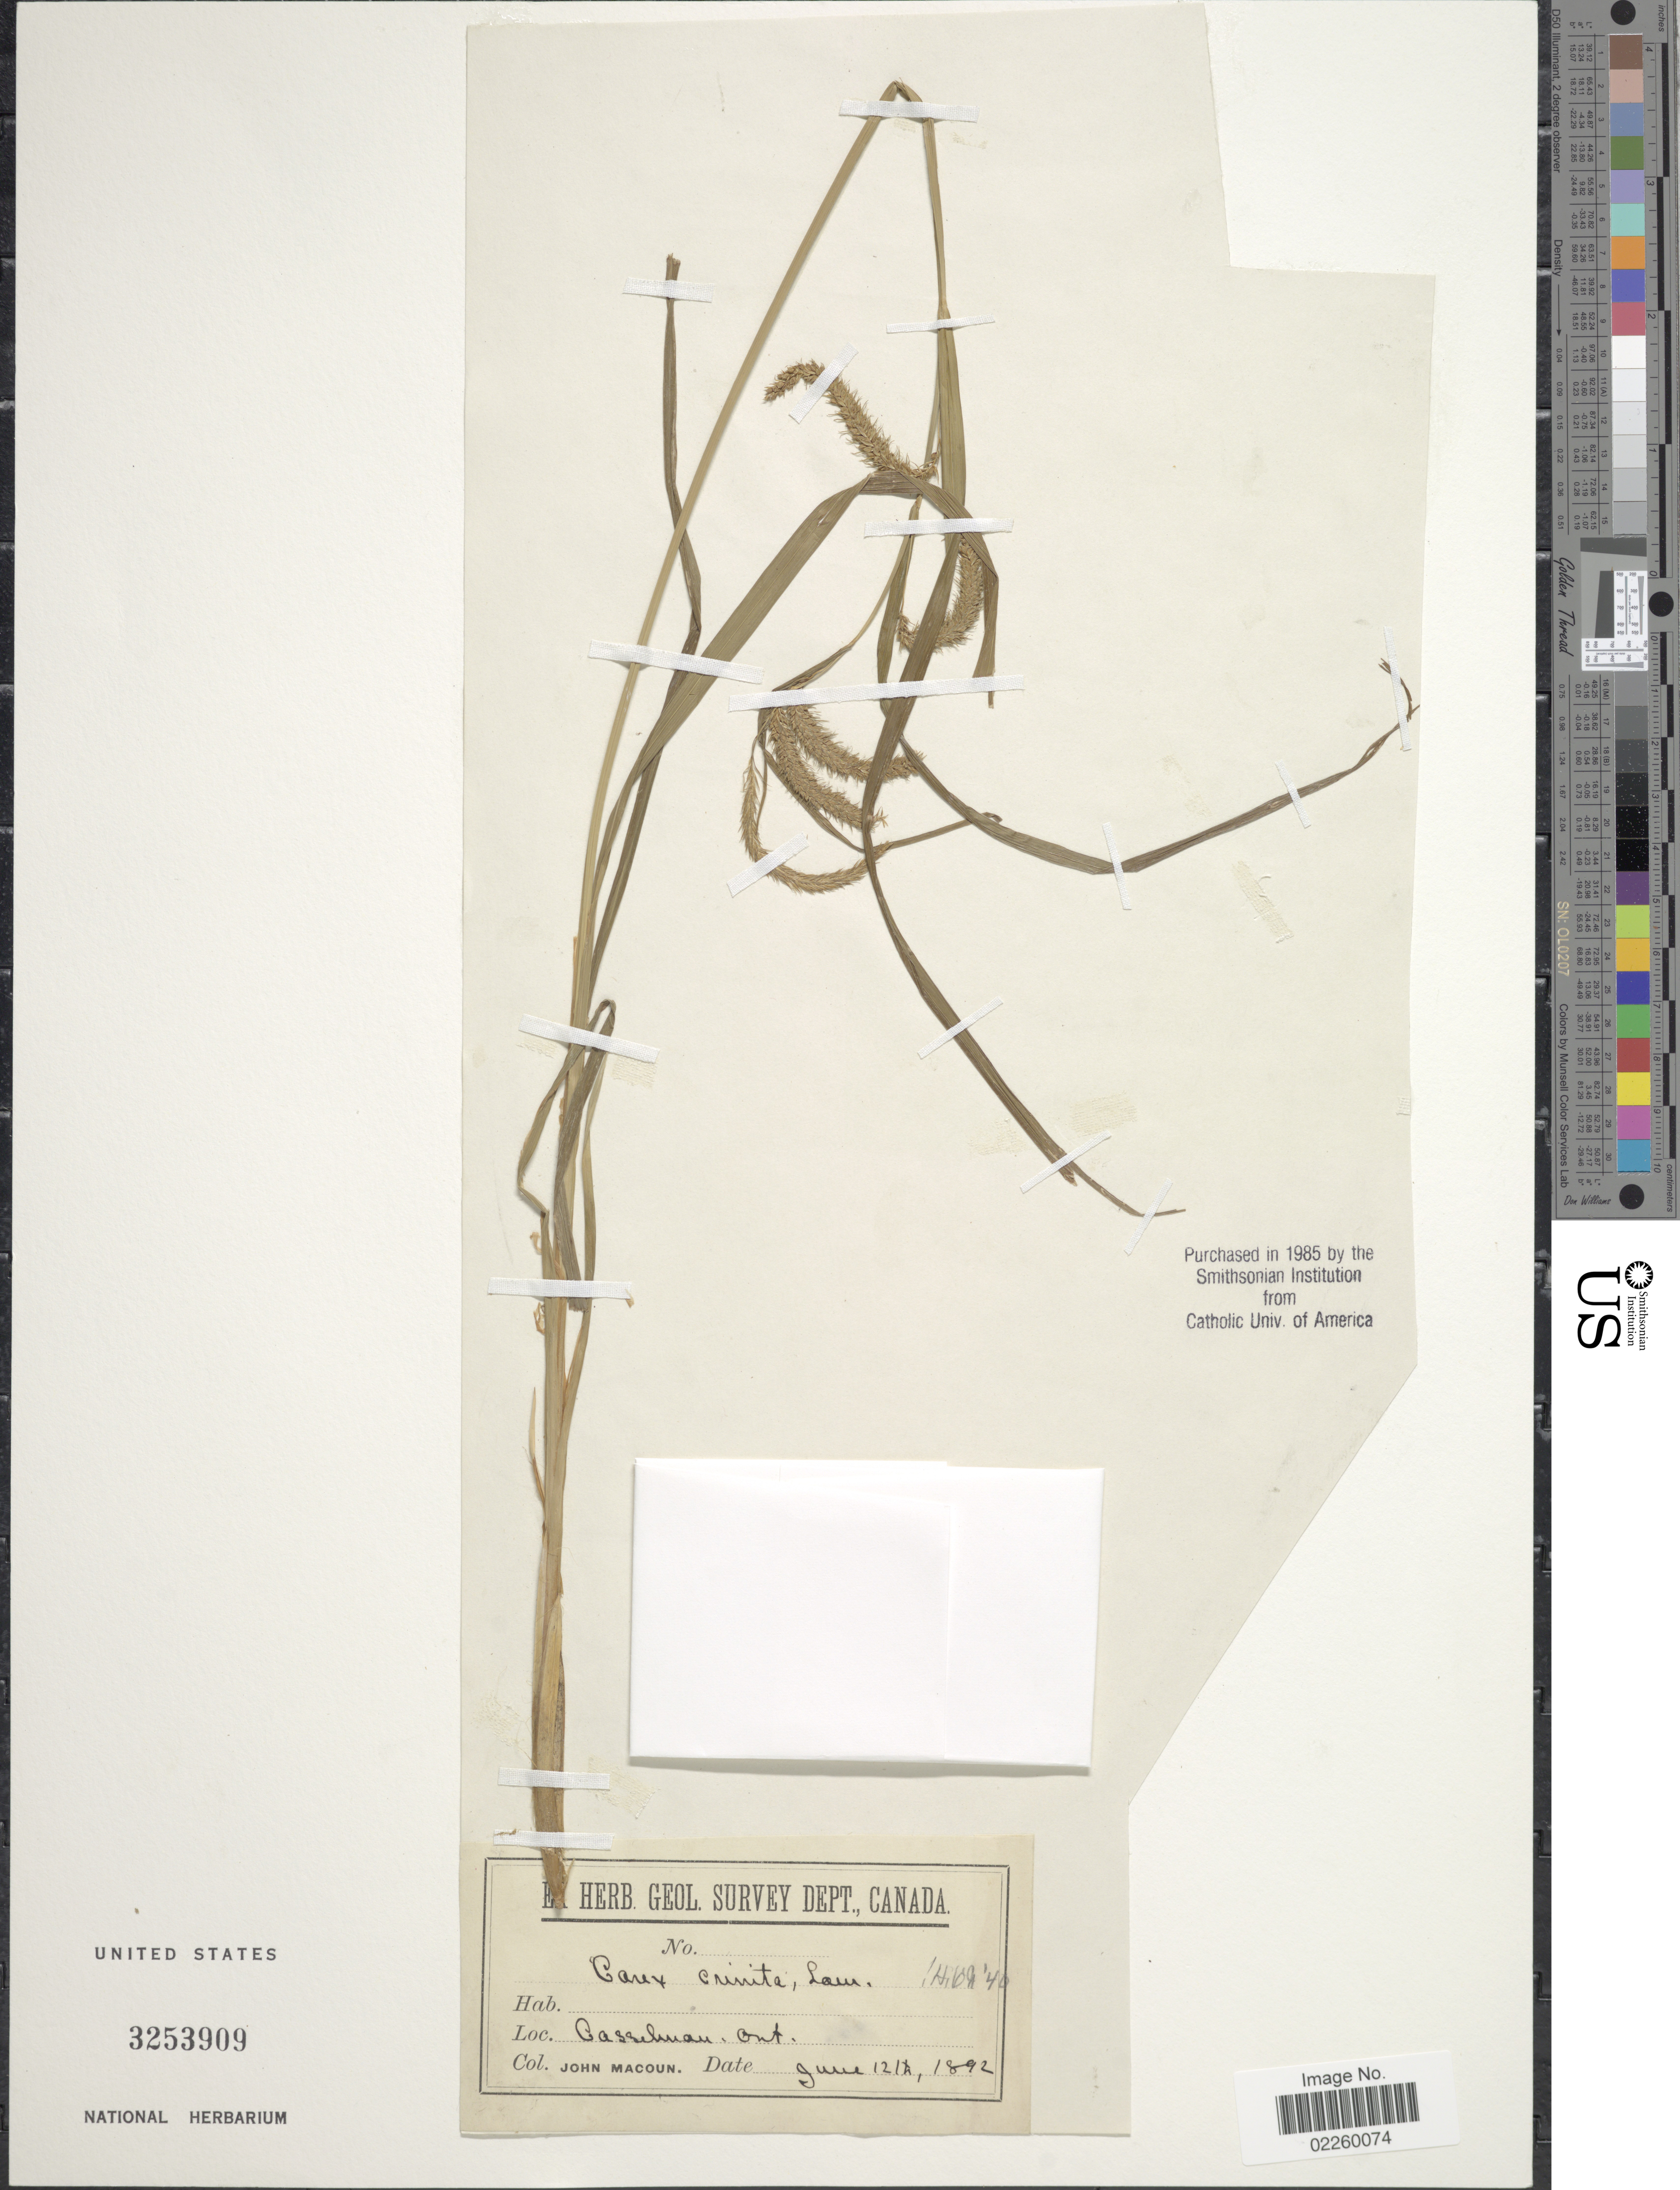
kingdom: Plantae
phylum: Tracheophyta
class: Liliopsida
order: Poales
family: Cyperaceae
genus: Carex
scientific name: Carex crinita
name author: Lam.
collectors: J. Macoun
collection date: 1892-06-12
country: Canada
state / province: Ontario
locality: Casselinan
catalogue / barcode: US 3253909